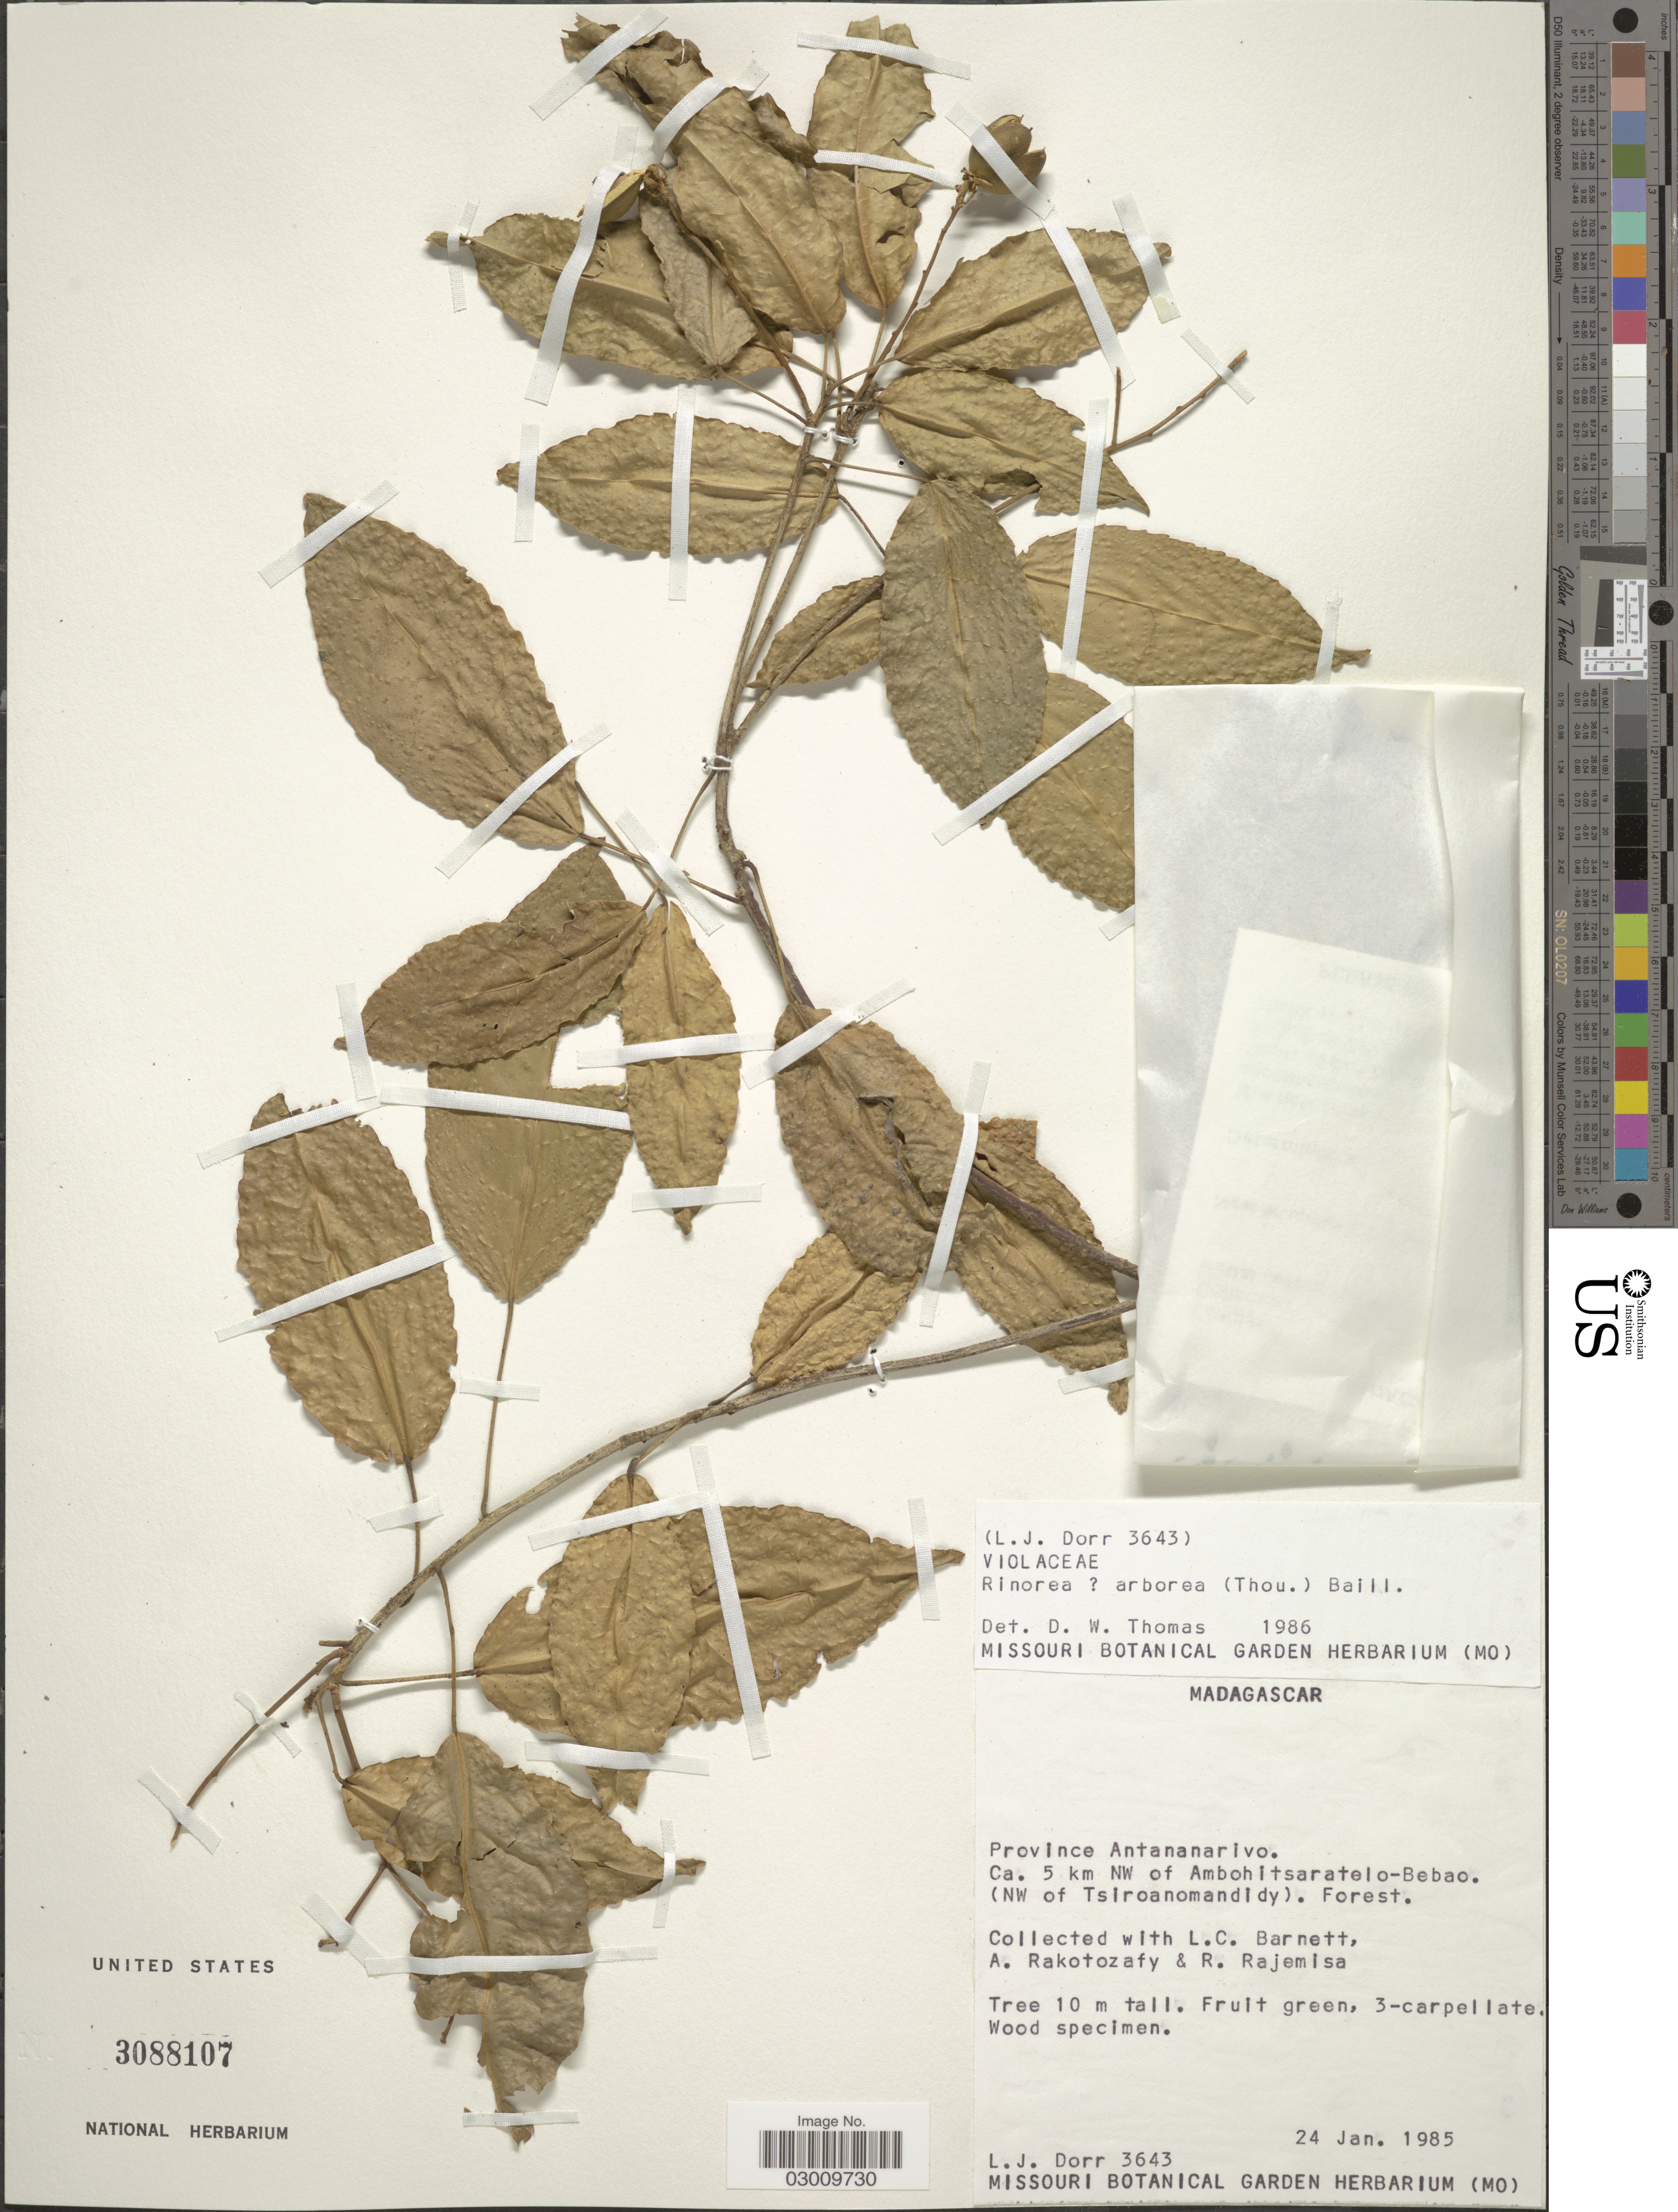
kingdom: Plantae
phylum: Tracheophyta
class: Magnoliopsida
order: Malpighiales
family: Violaceae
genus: Rinorea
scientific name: Rinorea arborea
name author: (Thouars) Baill.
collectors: L. J. Dorr, L. C. Barnett, A. Rakotozafy & R. Rajemisa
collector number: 3643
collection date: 1985-01-24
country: Madagascar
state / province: Bongolava / Menabe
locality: Ca. 5 km NW of Ambohitsaratelo-Bebao (NW of Tsiroanomandidy).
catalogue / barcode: US 3088107